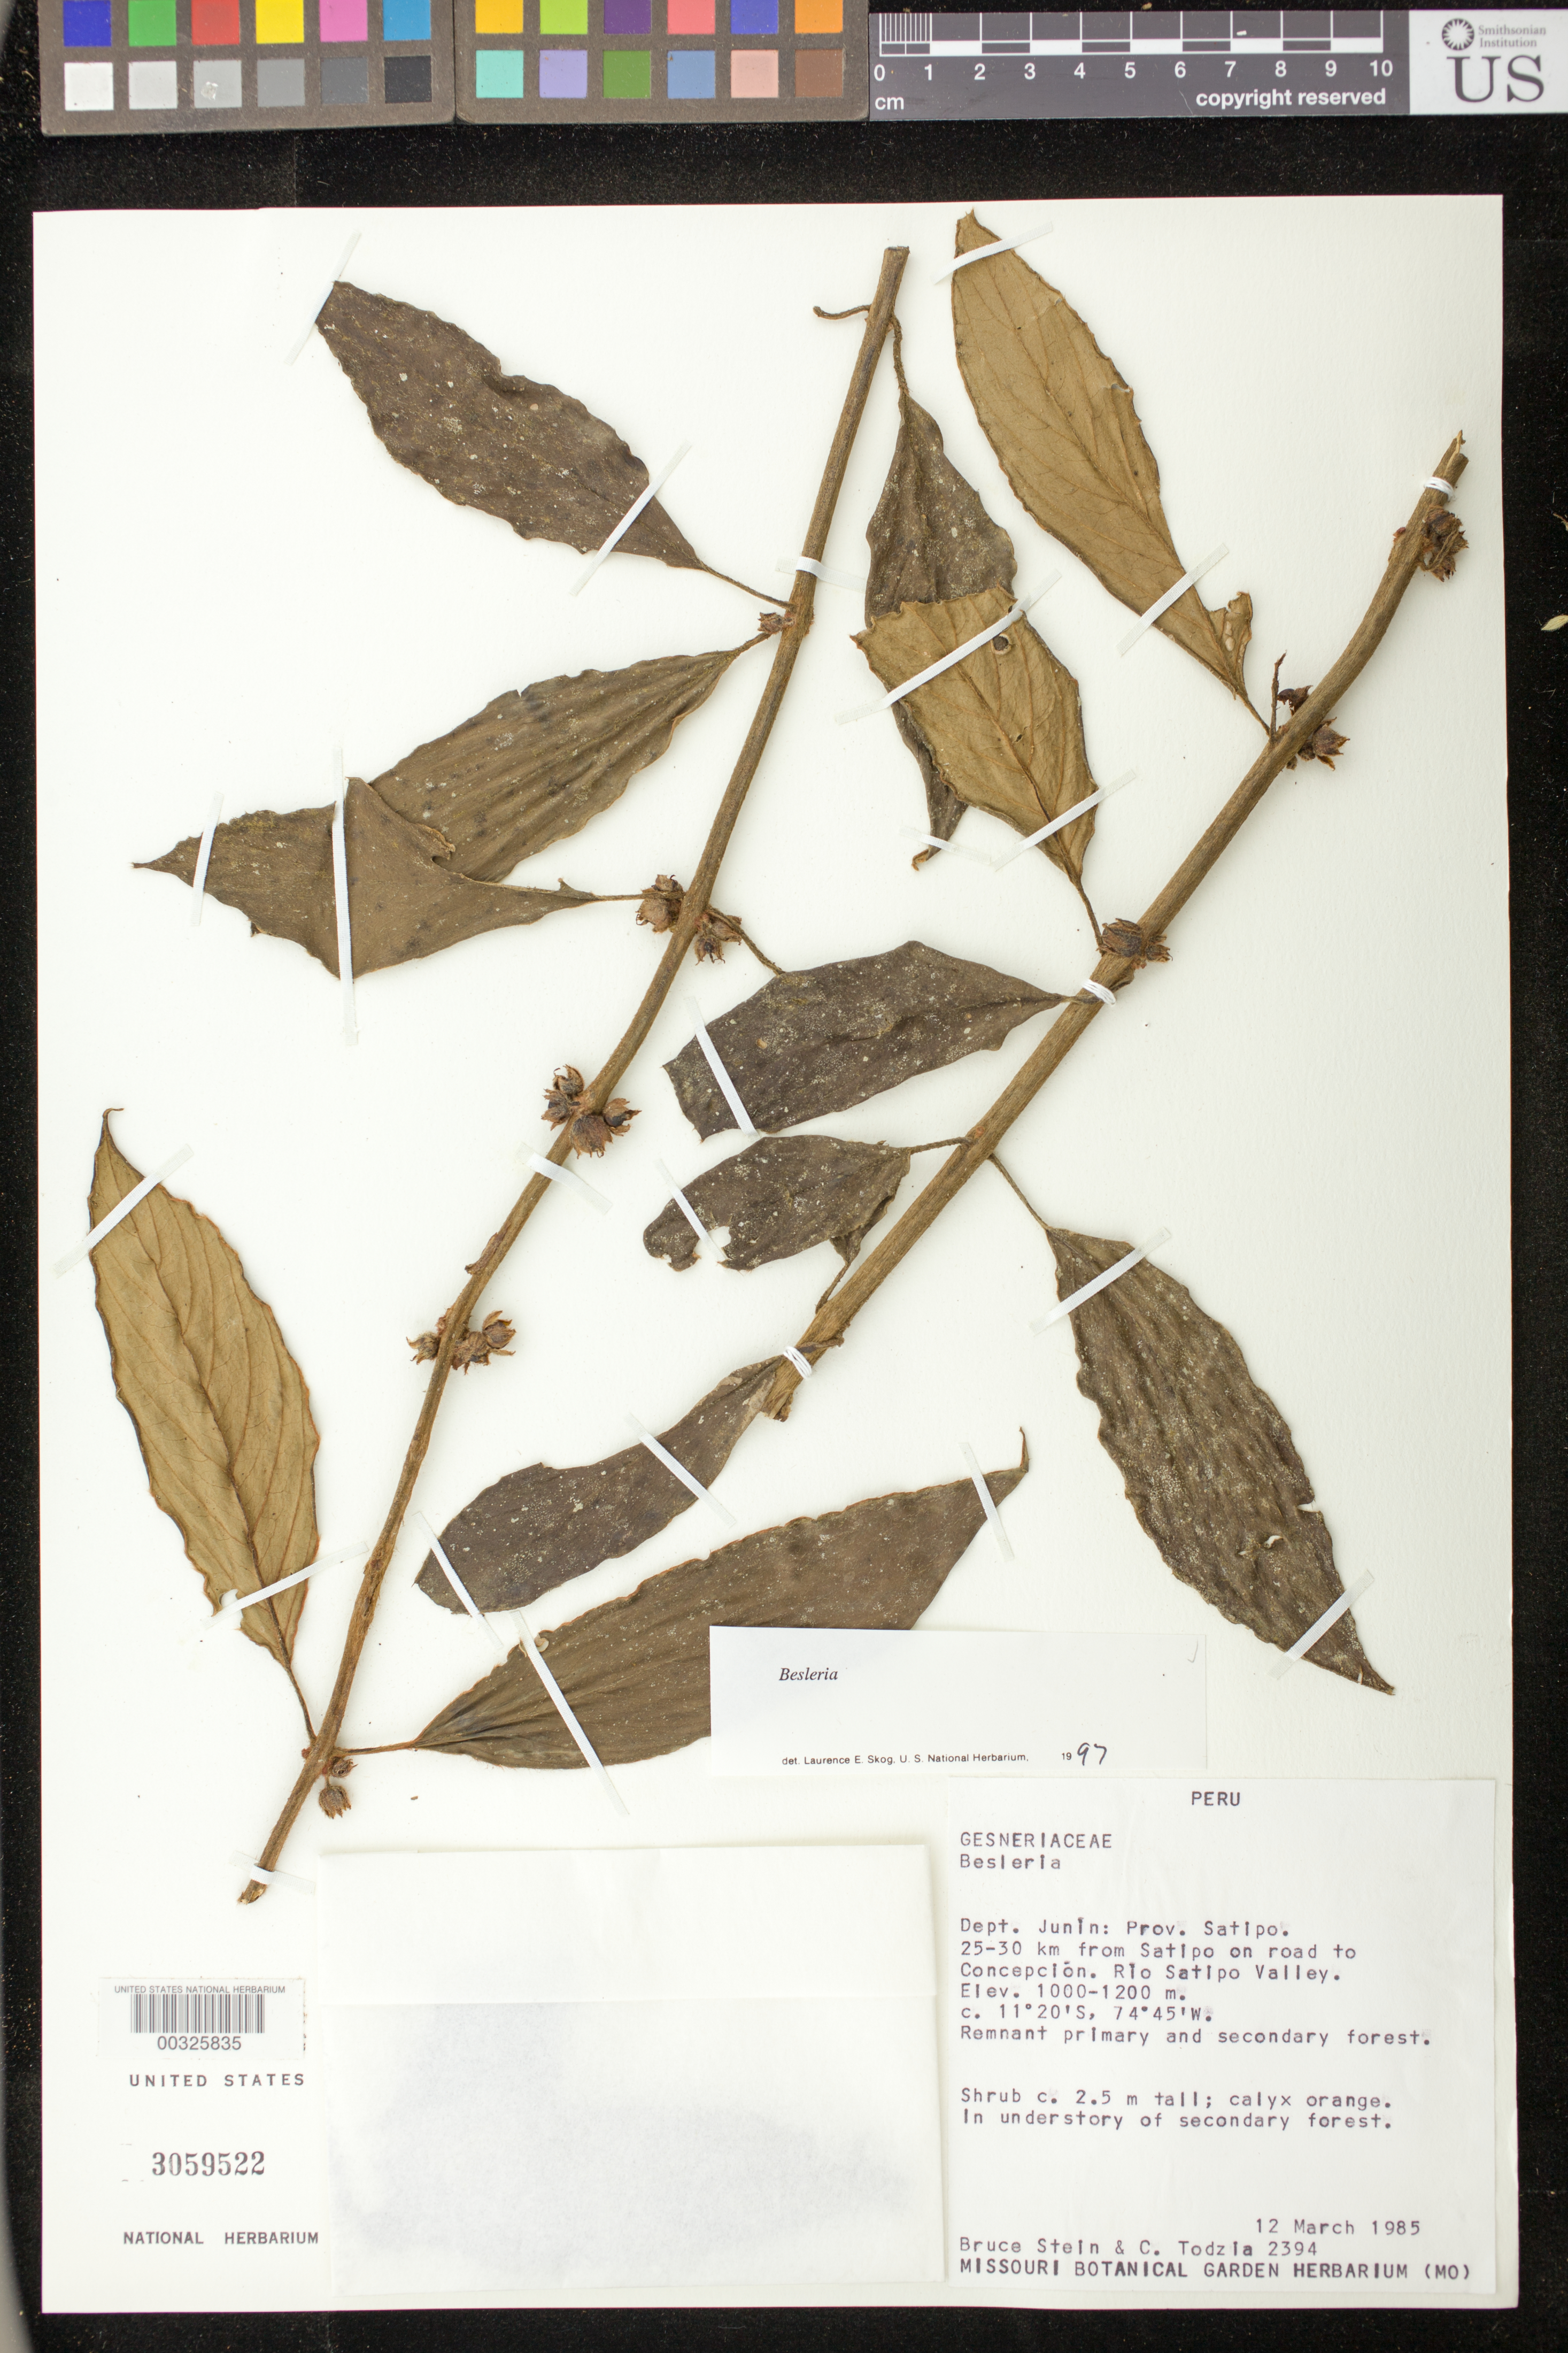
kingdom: Plantae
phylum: Tracheophyta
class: Magnoliopsida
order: Lamiales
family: Gesneriaceae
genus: Besleria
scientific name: Besleria sp.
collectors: B. A. Stein & C. A. Todzia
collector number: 2394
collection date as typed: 12 Mar 1985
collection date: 1985-03-12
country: Peru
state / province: Junín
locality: Prov. Satipo; 25-30 km from Satipo on road to Concepción, Río Satipo Valley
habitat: Remnant primary and secondary forest; in understory of secondary forest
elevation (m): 1000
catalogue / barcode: US 3059522